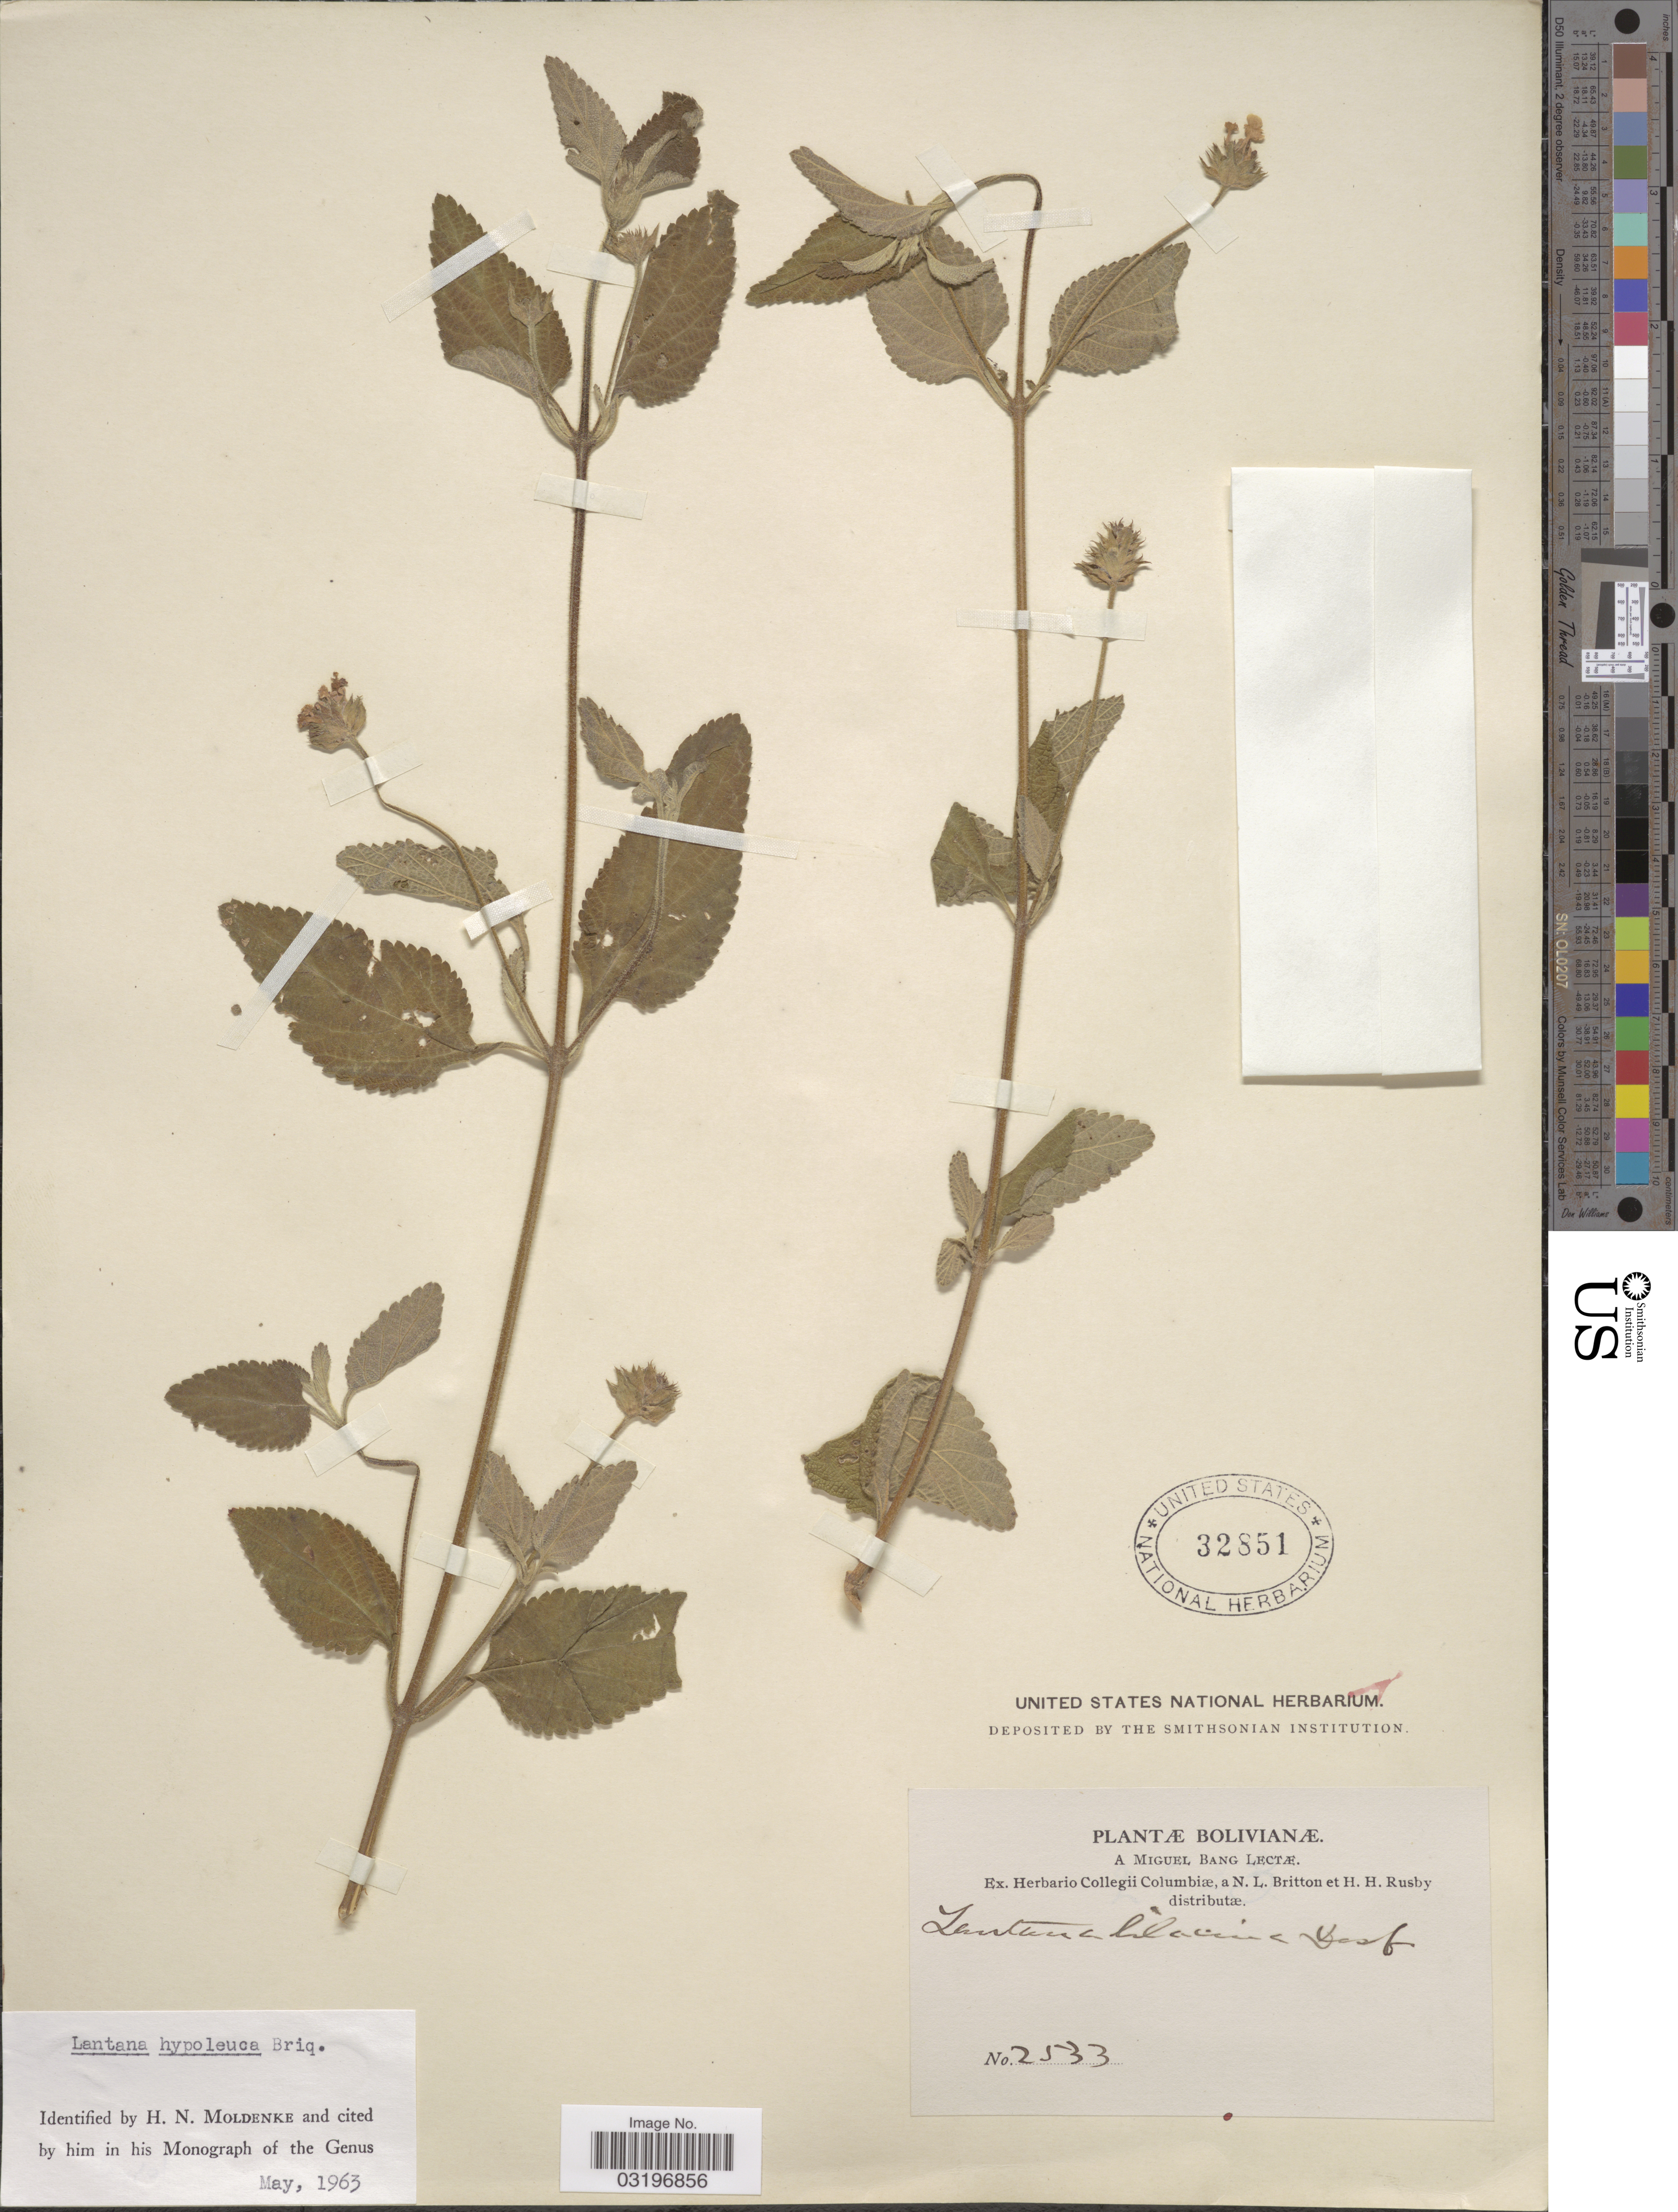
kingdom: Plantae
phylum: Tracheophyta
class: Magnoliopsida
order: Lamiales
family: Verbenaceae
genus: Lantana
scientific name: Lantana hypoleuca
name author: Briq.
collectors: M. Bang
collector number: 2533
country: Bolivia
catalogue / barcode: US 32851